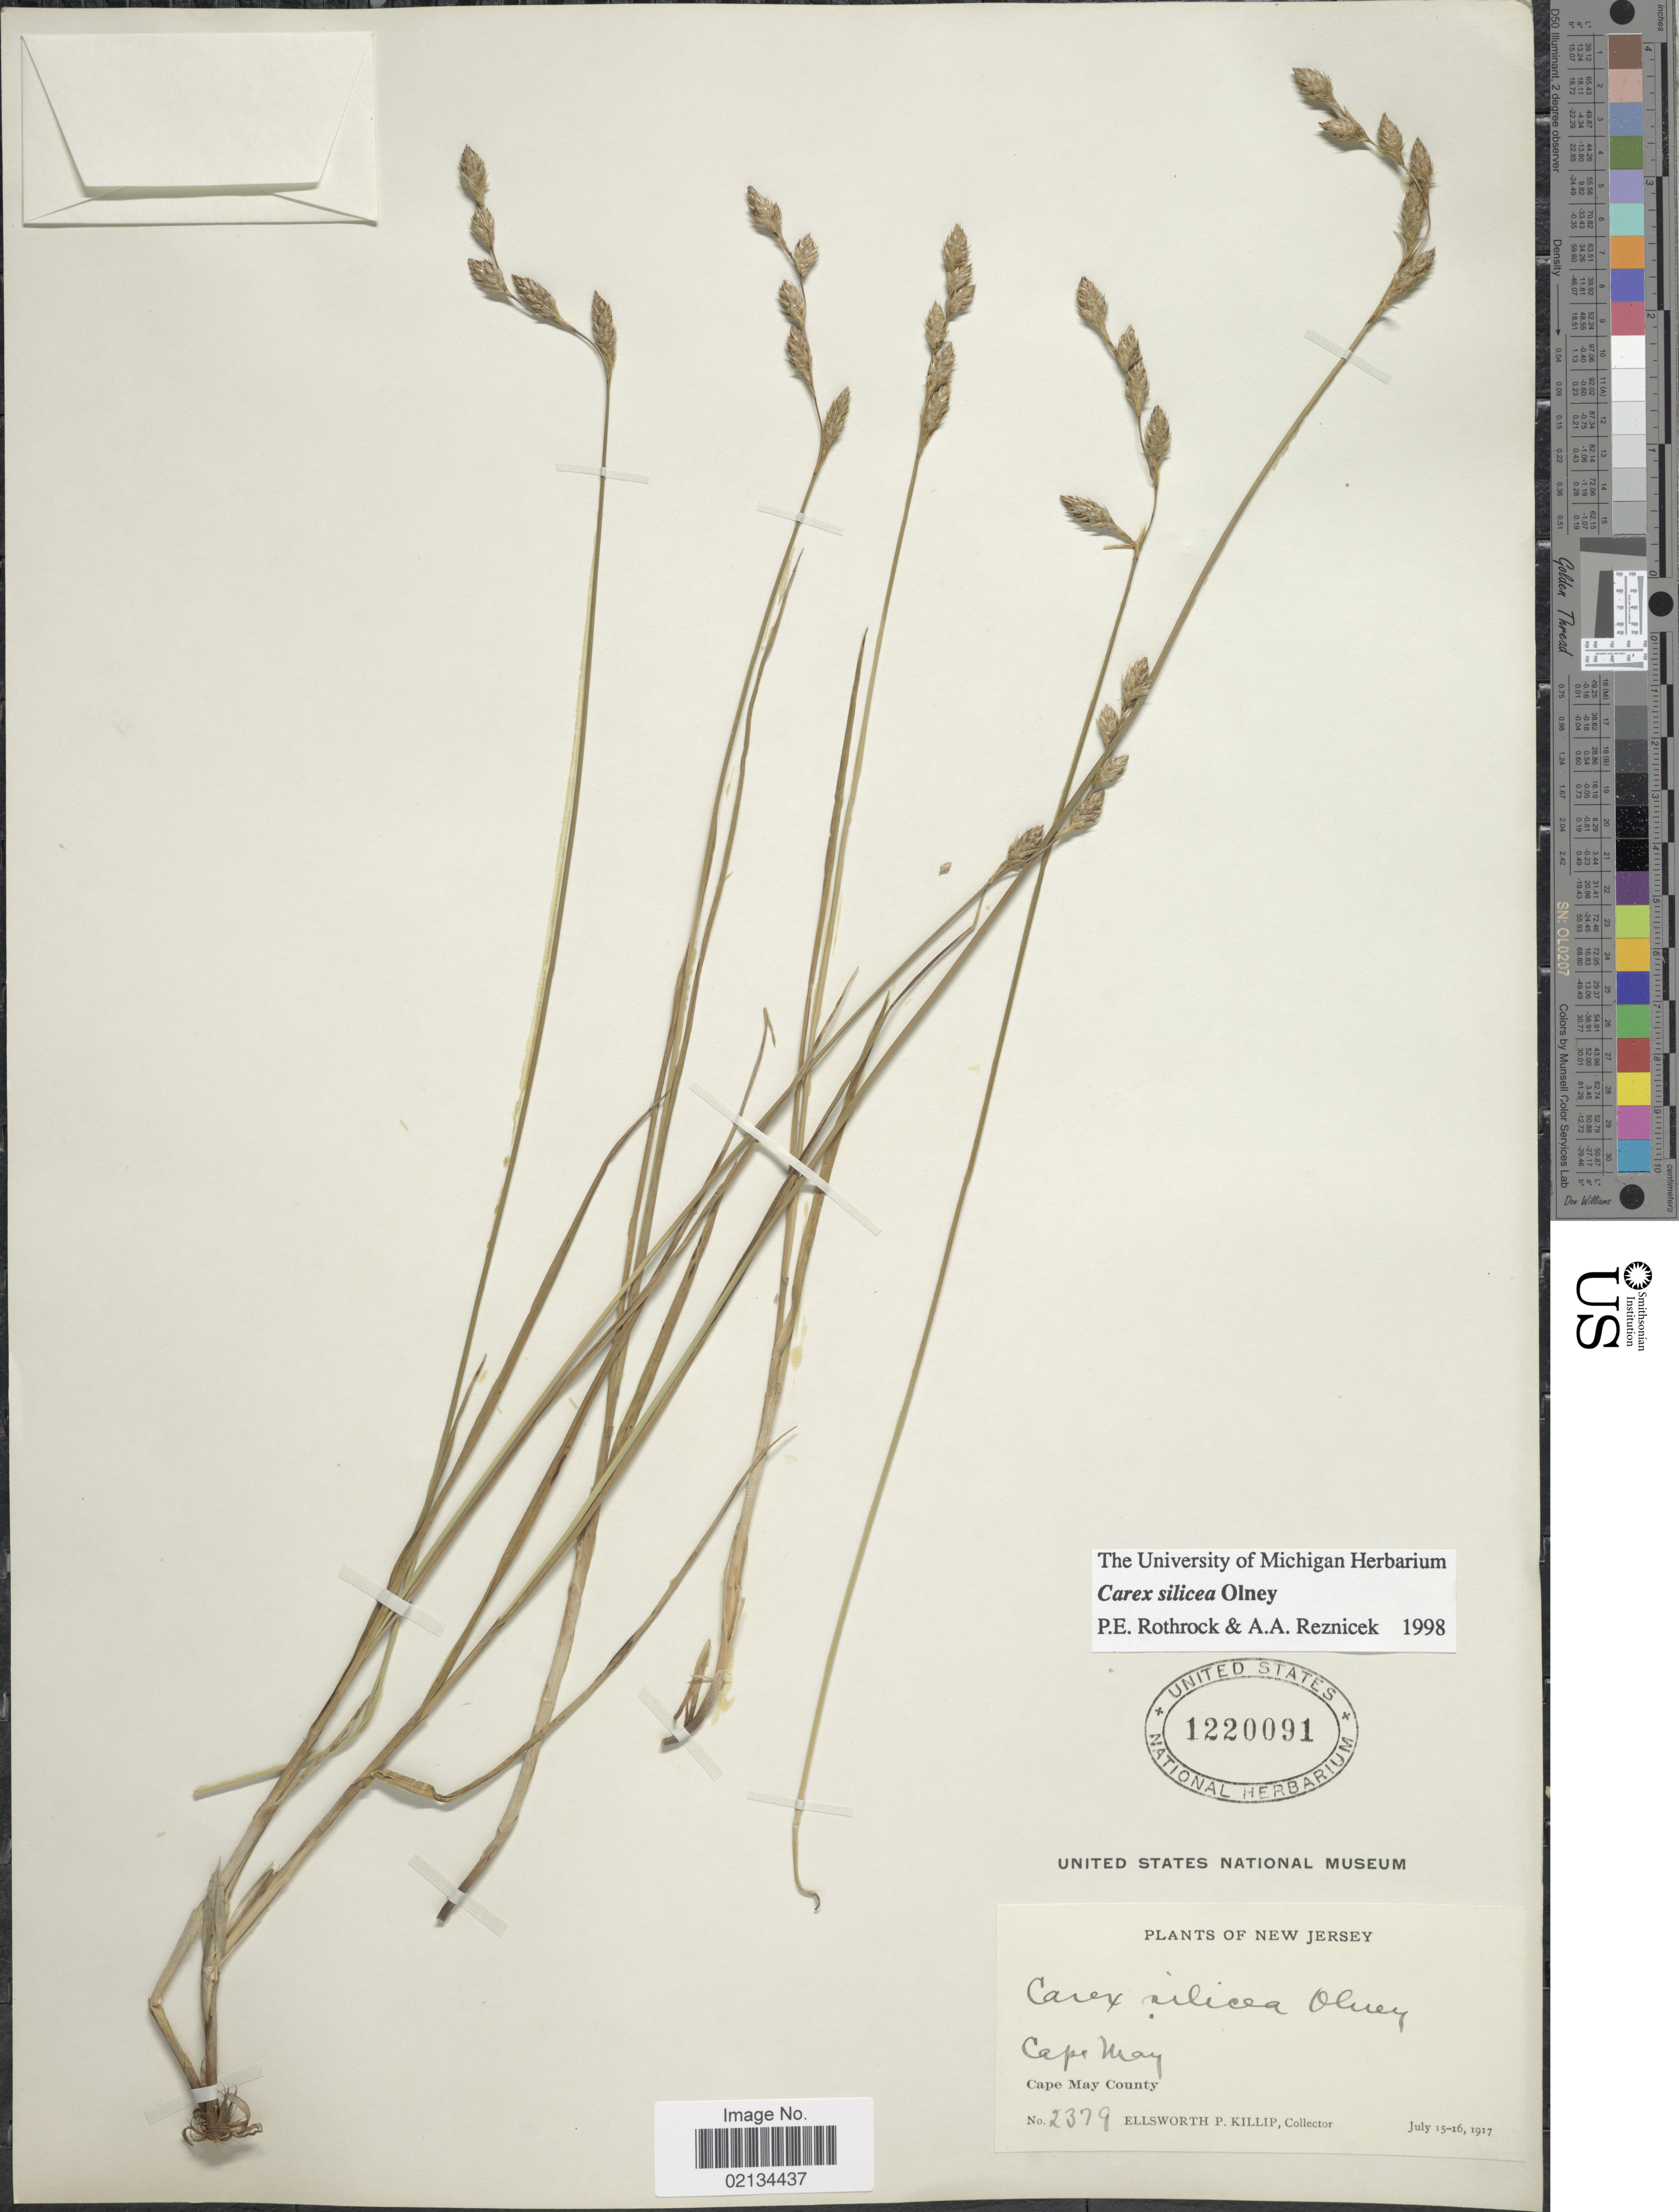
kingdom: Plantae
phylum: Tracheophyta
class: Liliopsida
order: Poales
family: Cyperaceae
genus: Carex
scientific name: Carex silicea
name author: Olney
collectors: E. P. Killip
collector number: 2379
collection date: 1917-07-15/1917-07-16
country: United States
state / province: New Jersey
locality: Cape May, Cape May County.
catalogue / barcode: US 1220091